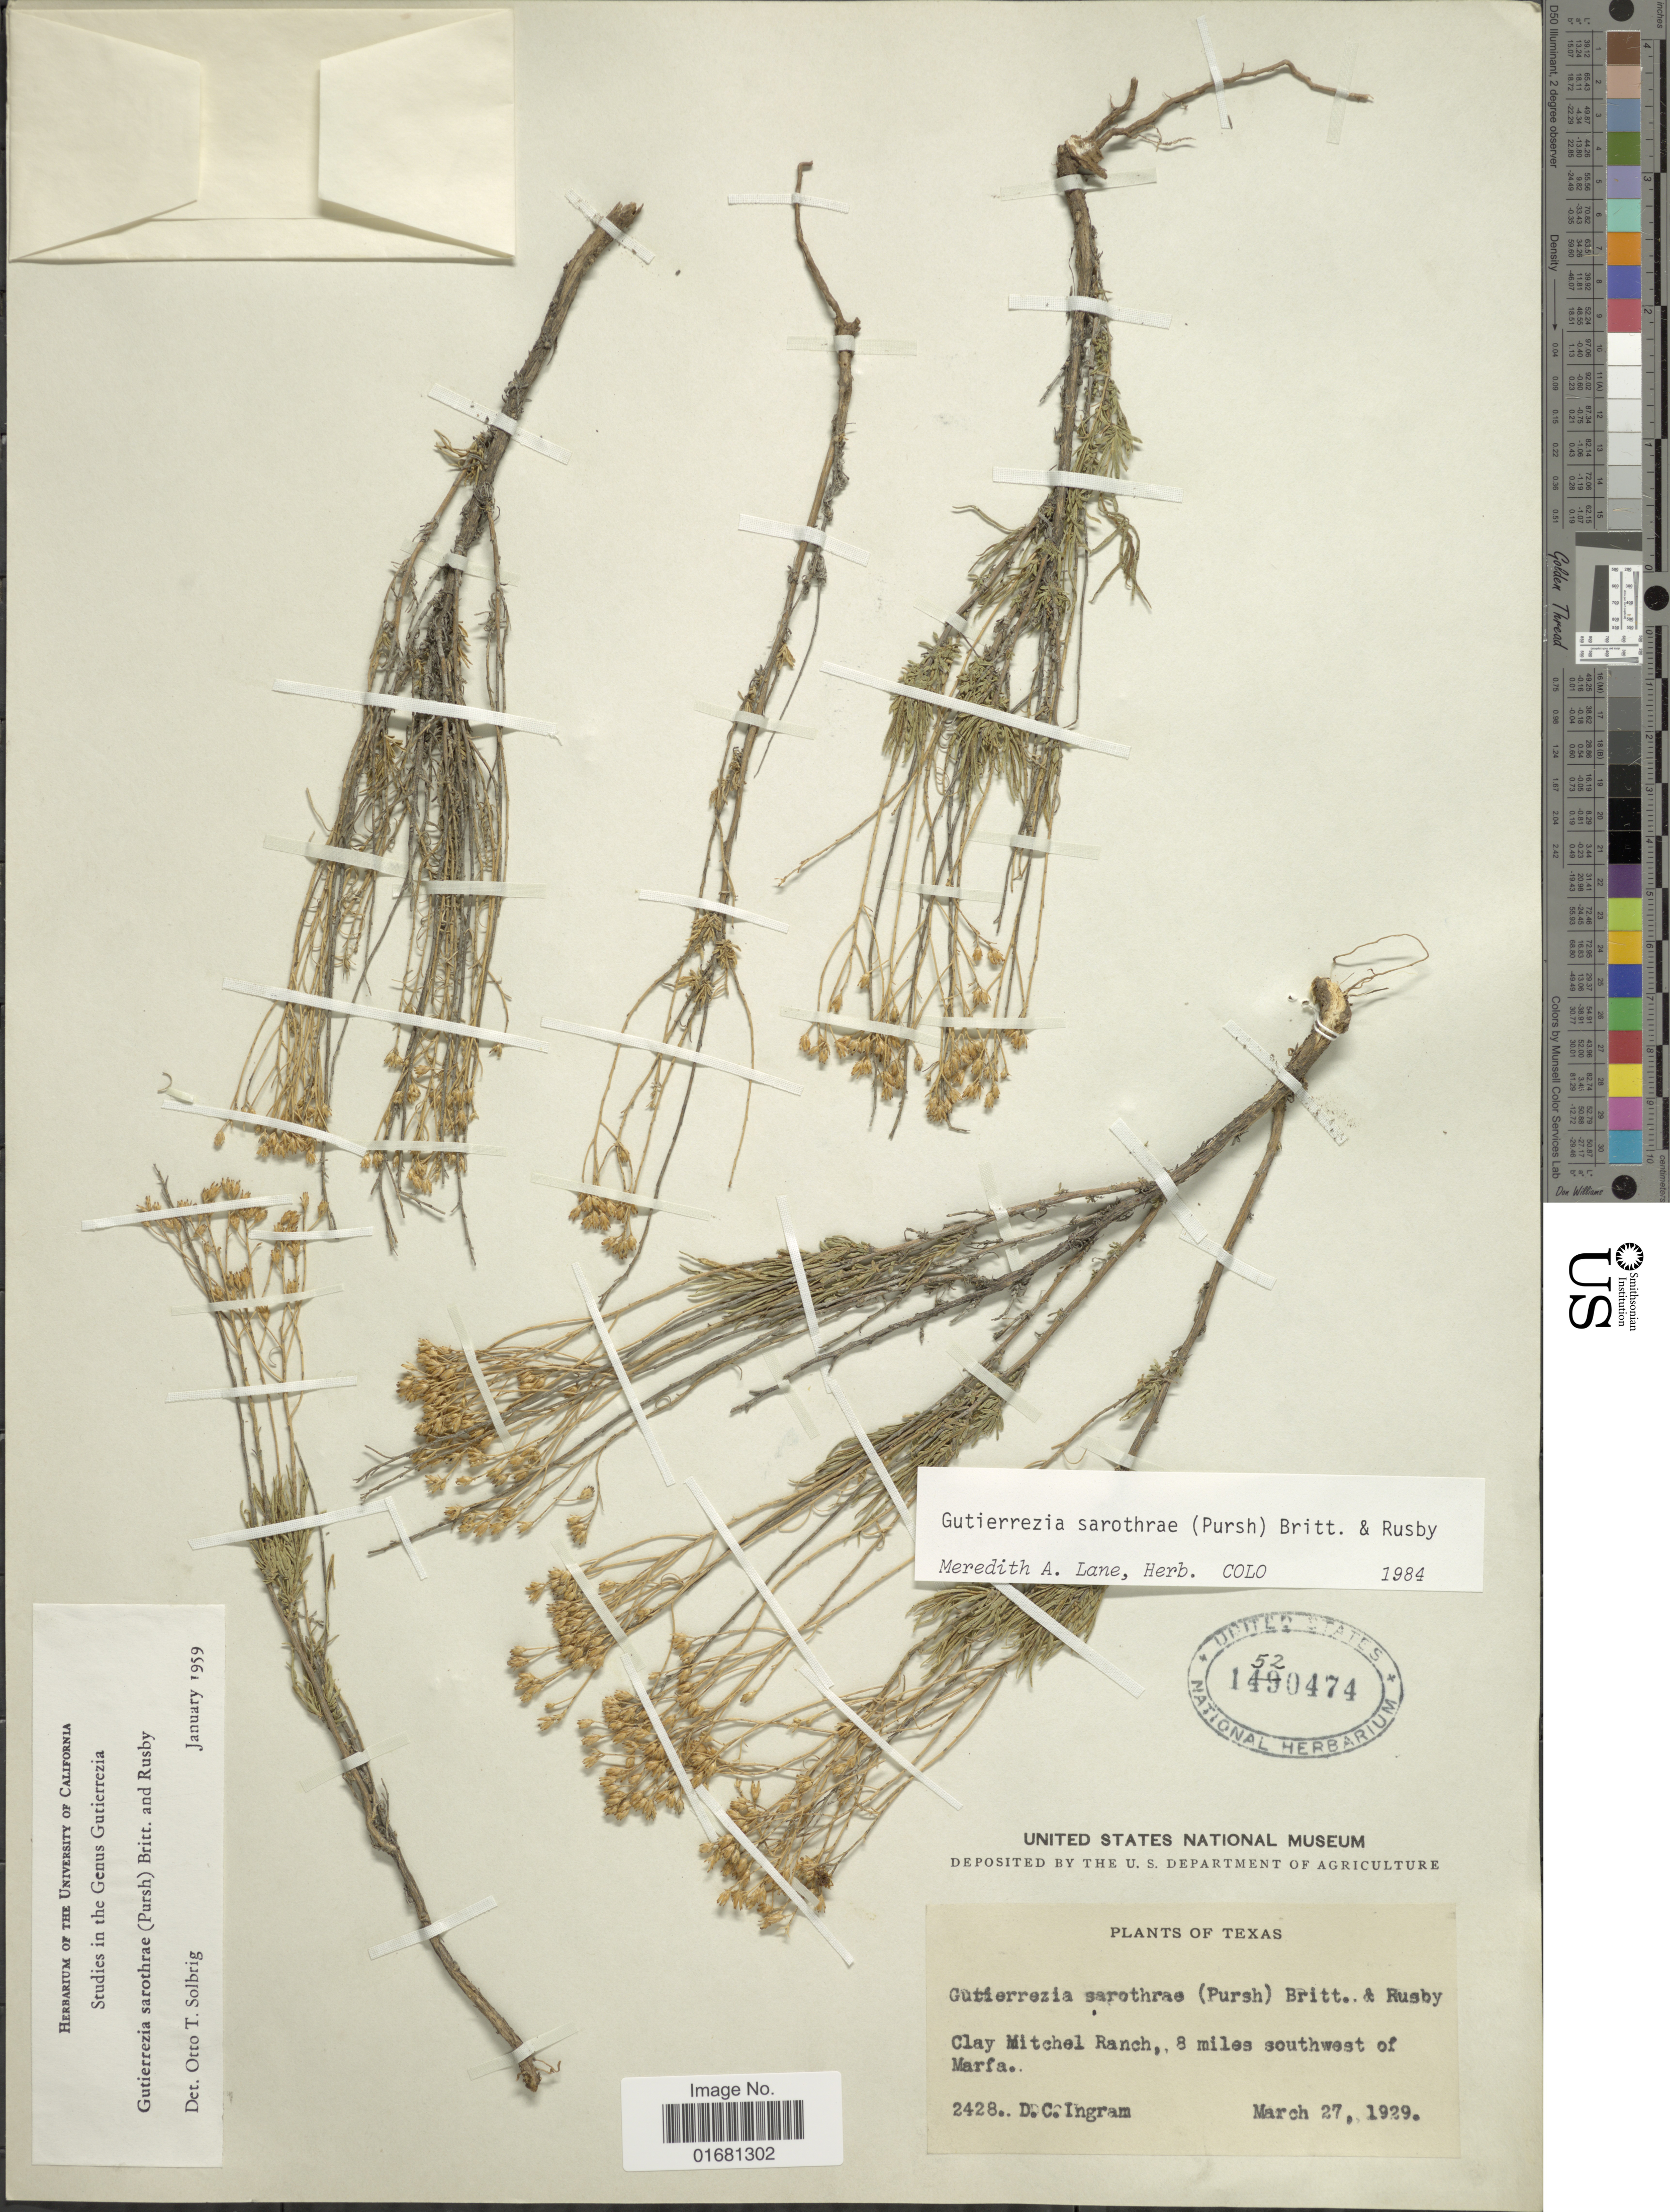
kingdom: Plantae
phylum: Tracheophyta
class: Magnoliopsida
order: Asterales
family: Asteraceae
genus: Gutierrezia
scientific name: Gutierrezia sarothrae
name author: (Pursh) Britton & Rusby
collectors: D. C. Ingram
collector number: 2428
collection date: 1929-03-27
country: United States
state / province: Texas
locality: Texas. Clay Mitchel Ranch, 8 miles southwest of Maria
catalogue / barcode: US 1520474